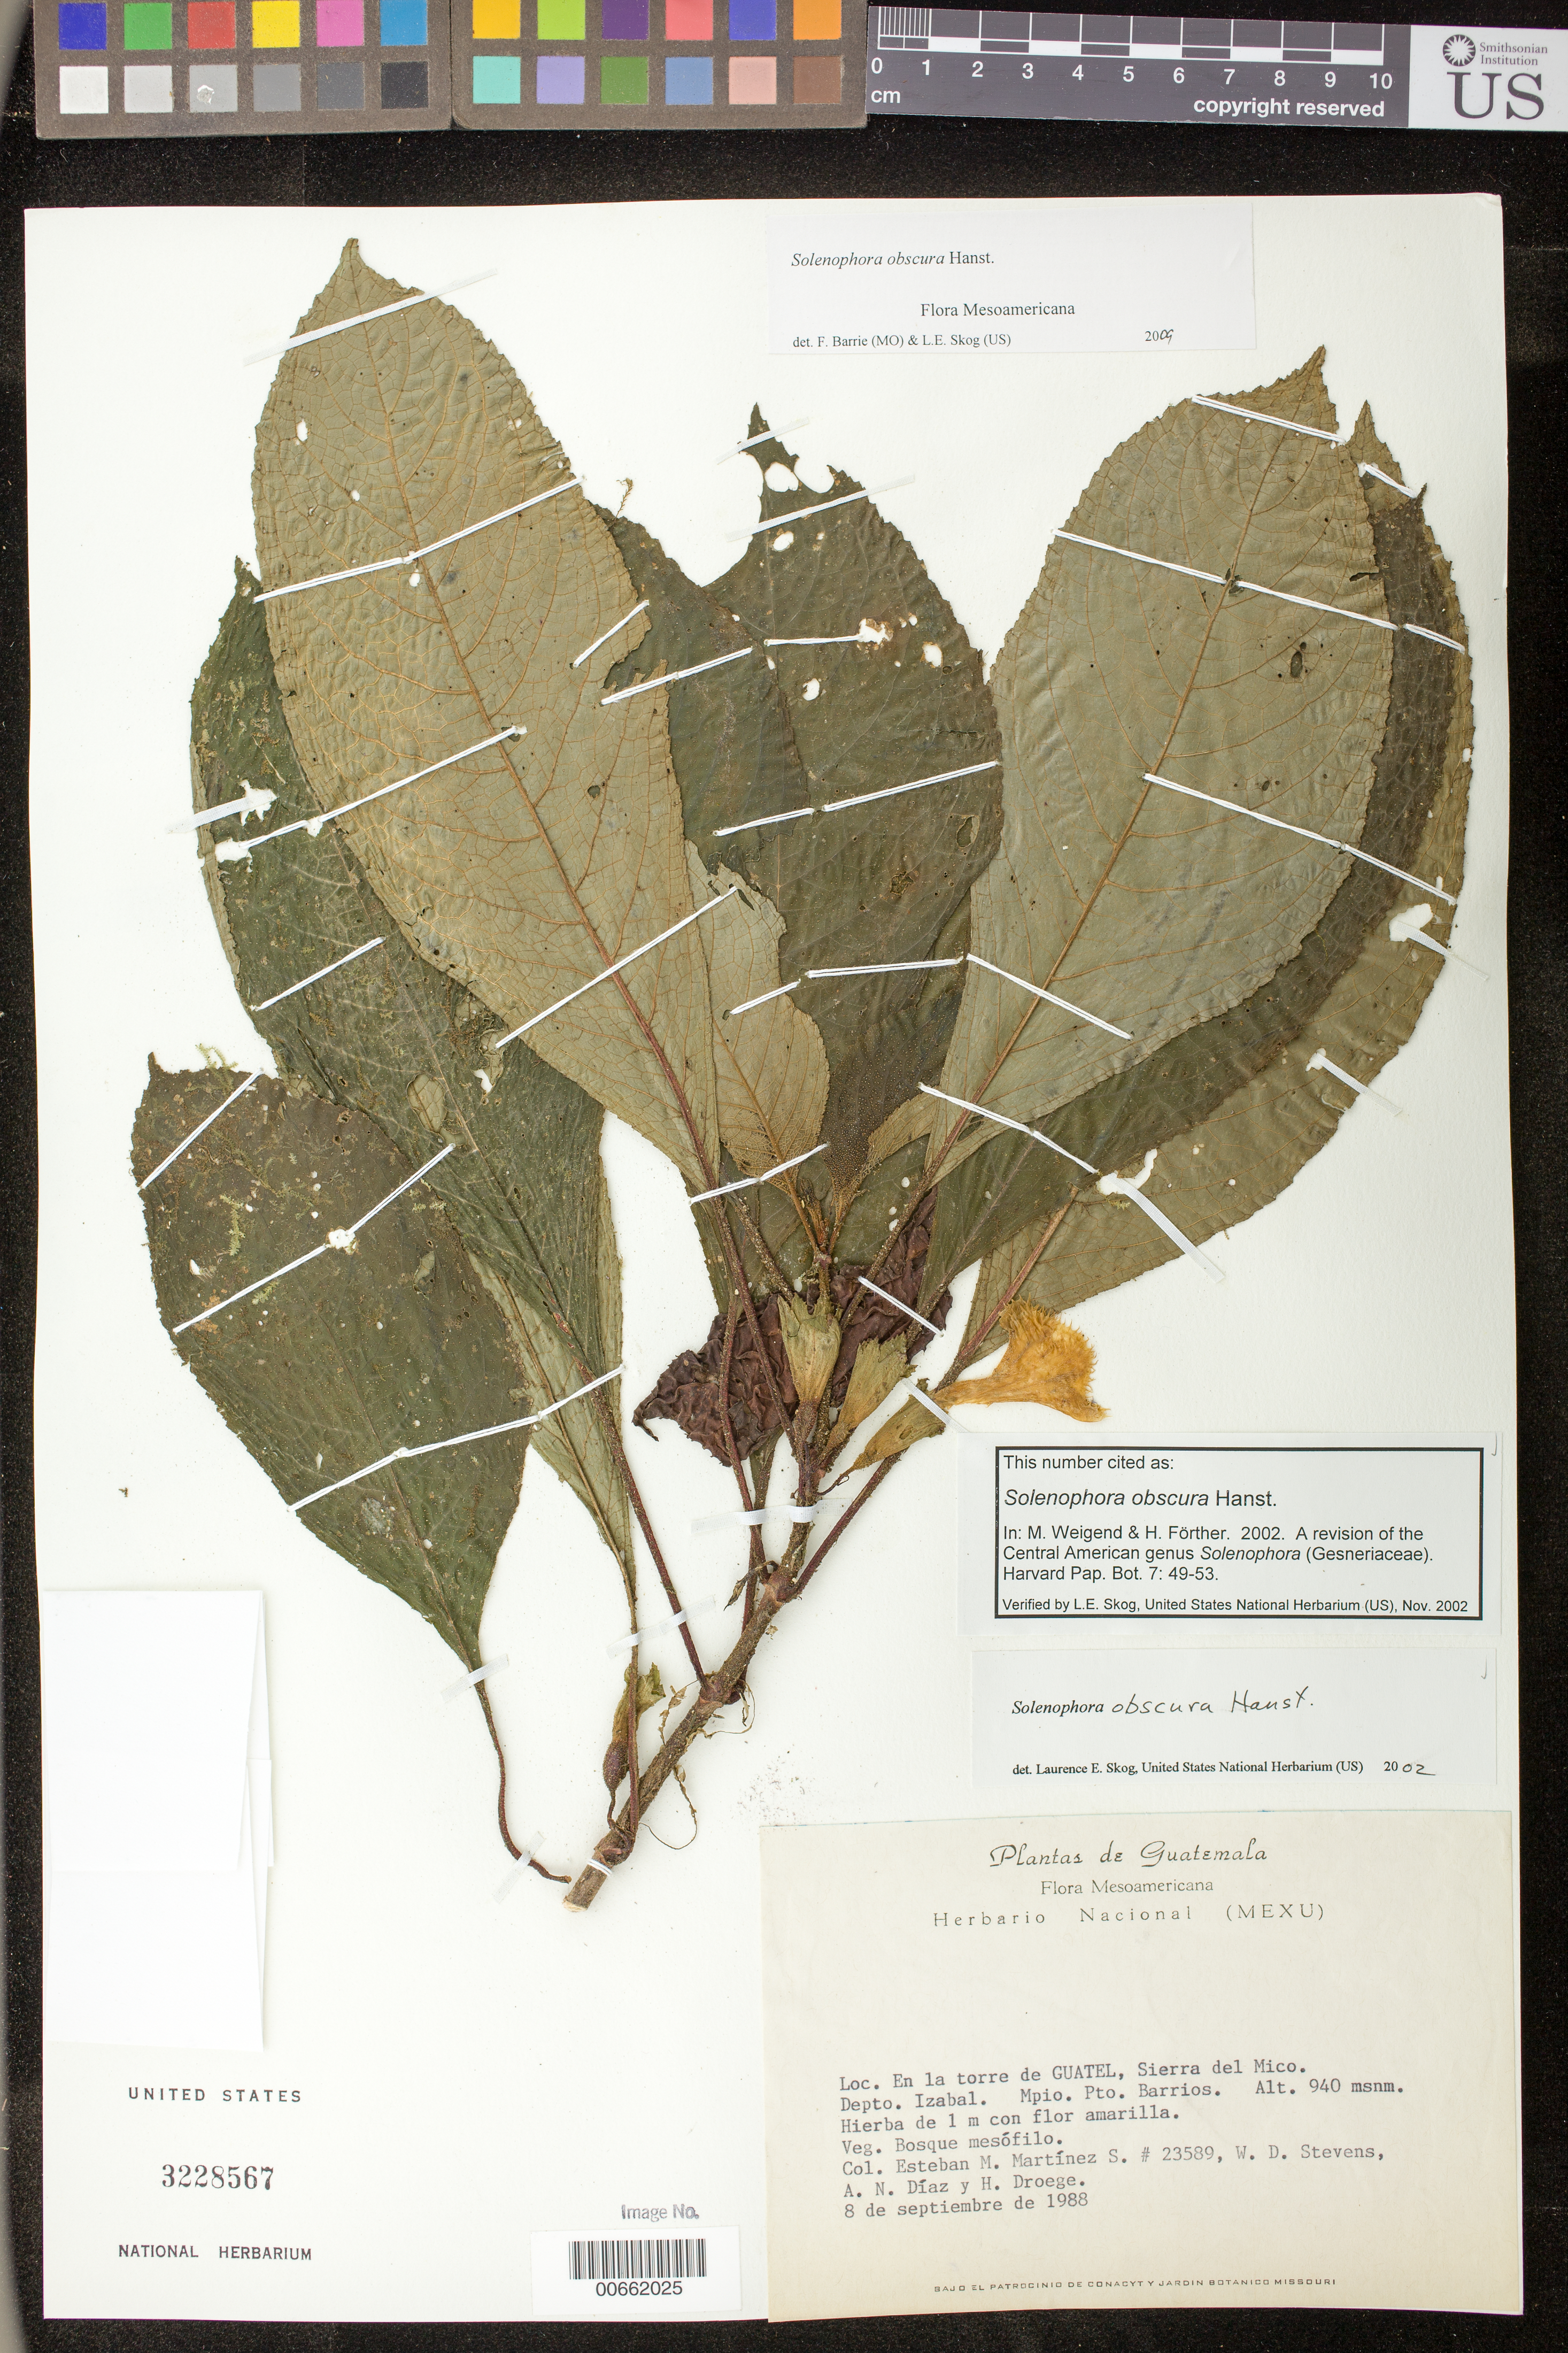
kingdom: Plantae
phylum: Tracheophyta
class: Magnoliopsida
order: Lamiales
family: Gesneriaceae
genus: Solenophora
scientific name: Solenophora obscura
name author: Hanst.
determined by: Weigend; Förther, Harald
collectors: E. M. Martínez S., W. D. Stevens, A. Diaz & H. Droege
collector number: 23589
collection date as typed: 08 Sep 1988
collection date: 1988-09-08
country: Guatemala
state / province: Izabal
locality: En la torre de Guatel, Sierra del Mico, Dpto. Izabal, Mpio. Pto. Barrios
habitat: Bosque mesófilo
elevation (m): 940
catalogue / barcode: US 3228567